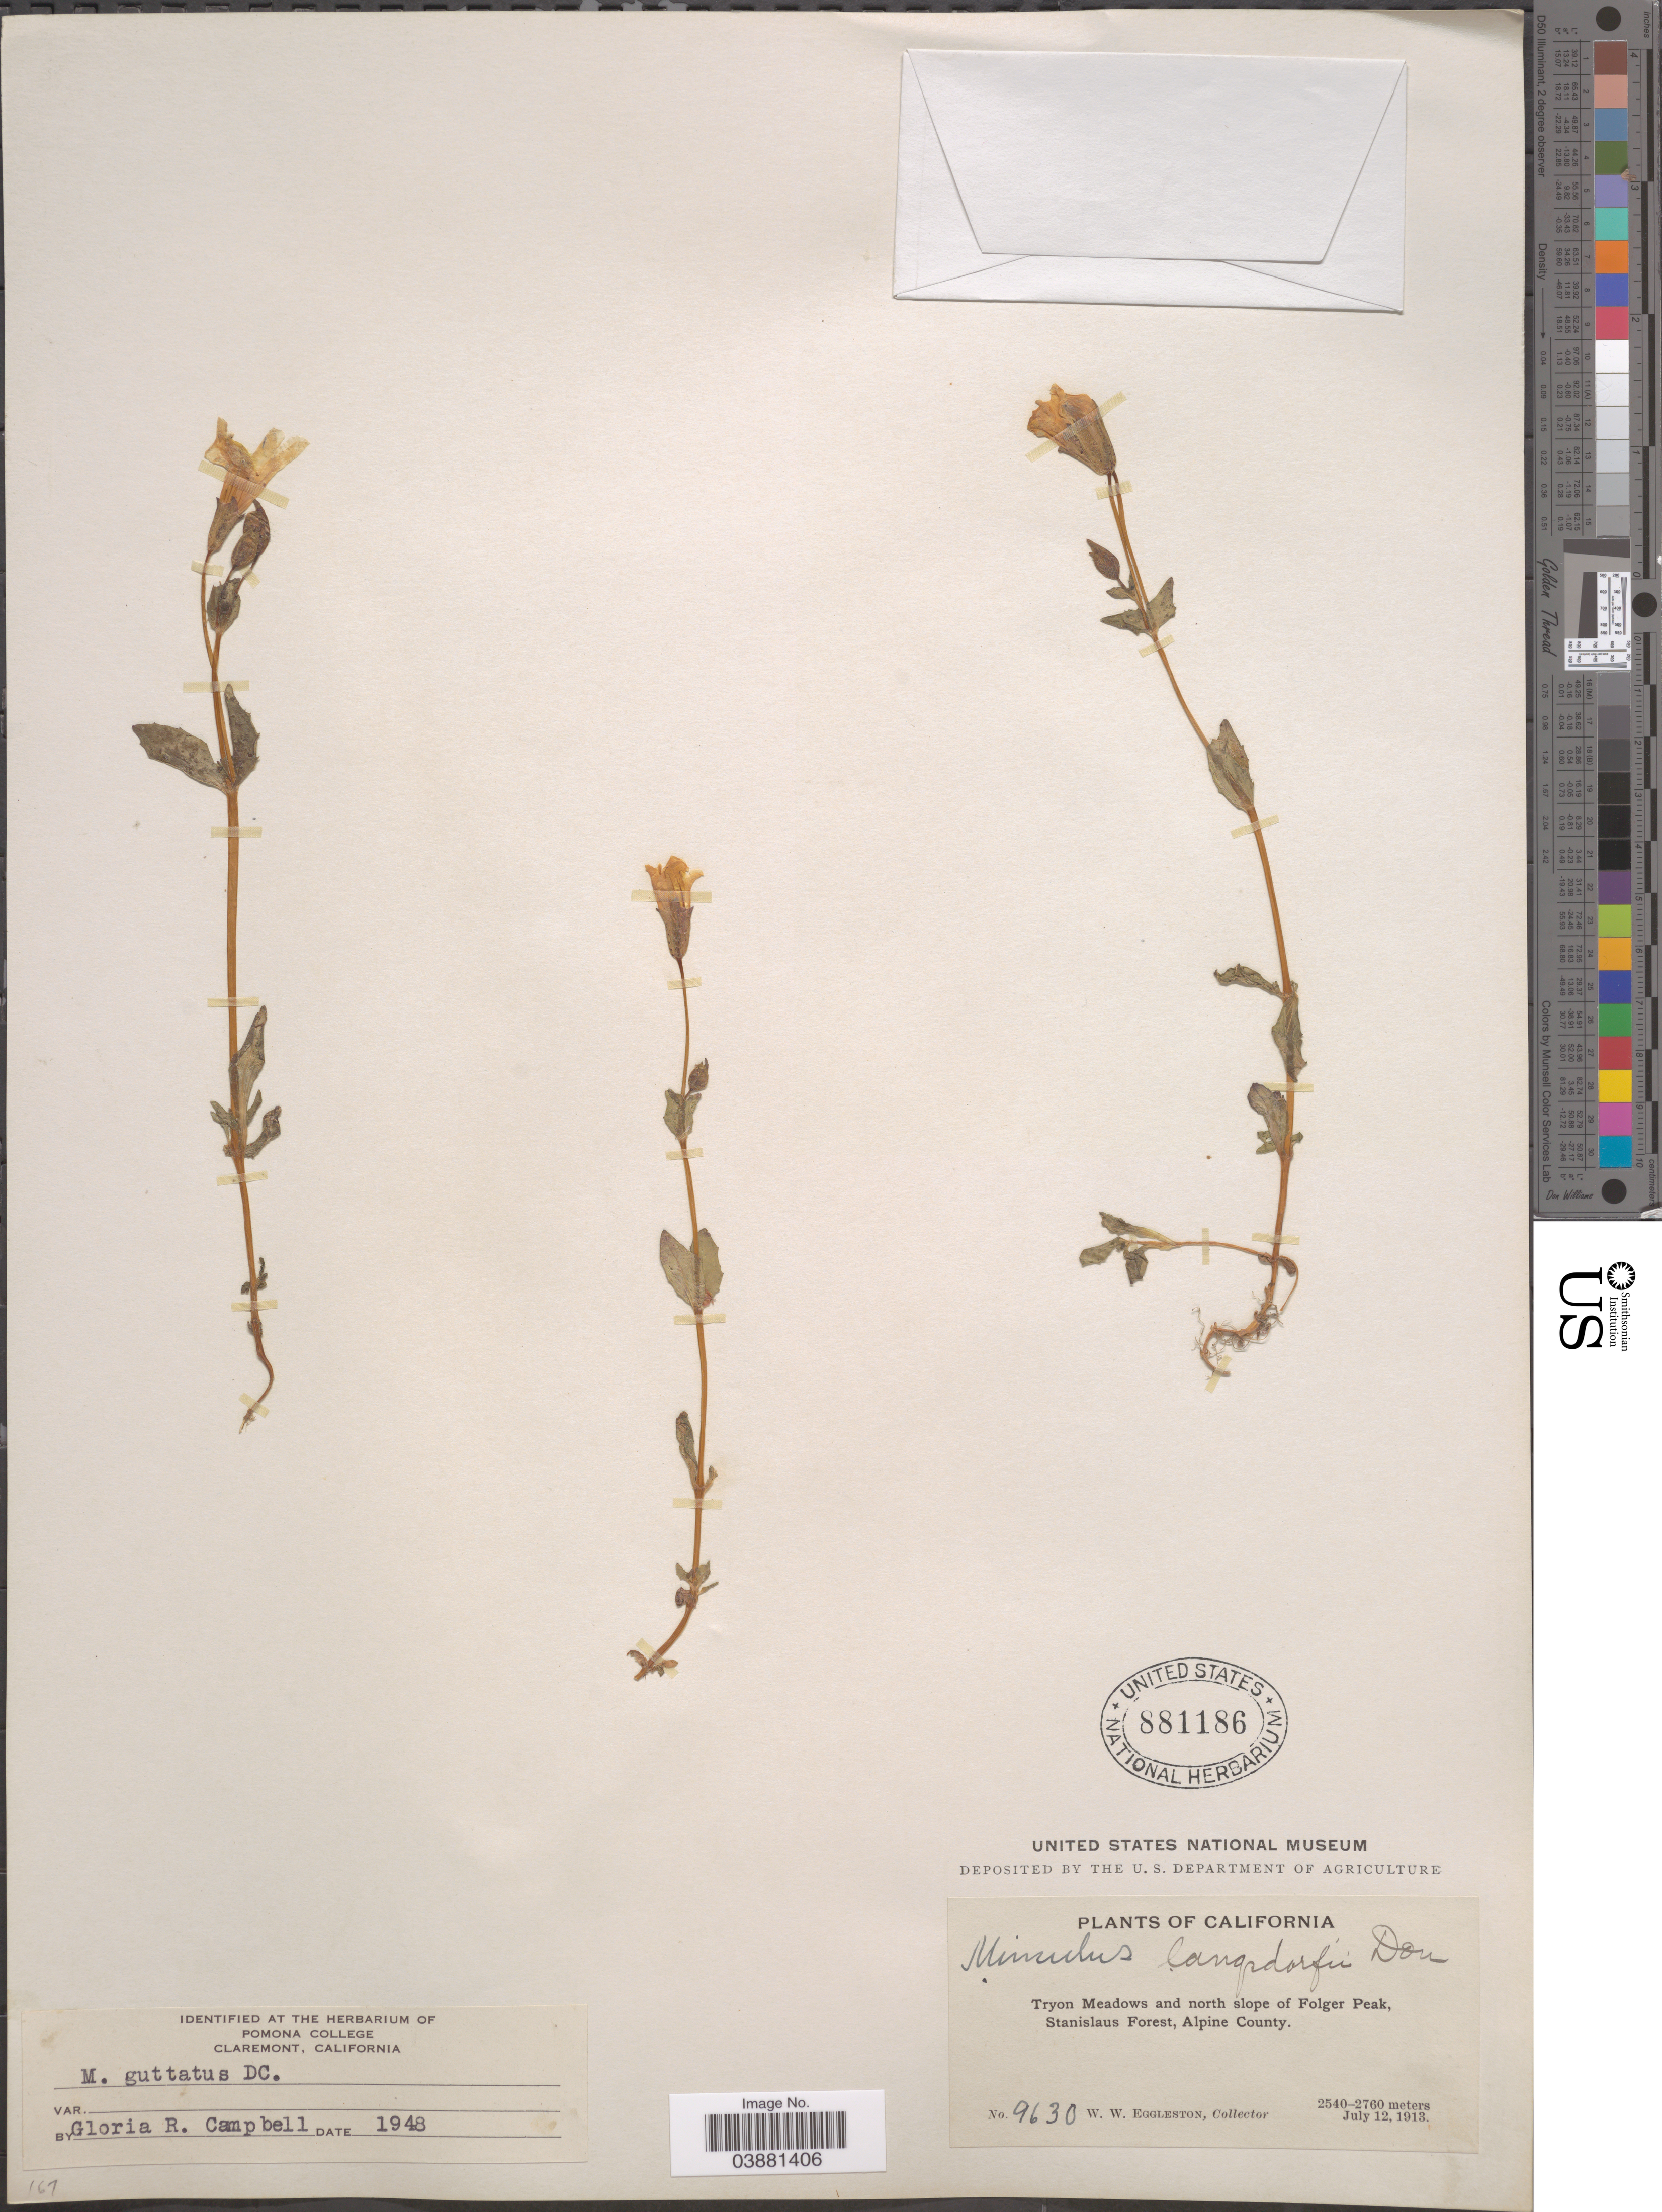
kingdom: Plantae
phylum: Tracheophyta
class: Magnoliopsida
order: Lamiales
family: Phrymaceae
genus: Mimulus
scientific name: Mimulus guttatus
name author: DC.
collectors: W. W. Eggleston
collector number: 9630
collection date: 1913-07-12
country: United States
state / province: California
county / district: Alpine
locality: Tryon Meadows and north slope of Folger Peak, Stanislaus Forest, Alpine County.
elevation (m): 2540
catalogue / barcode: US 881186